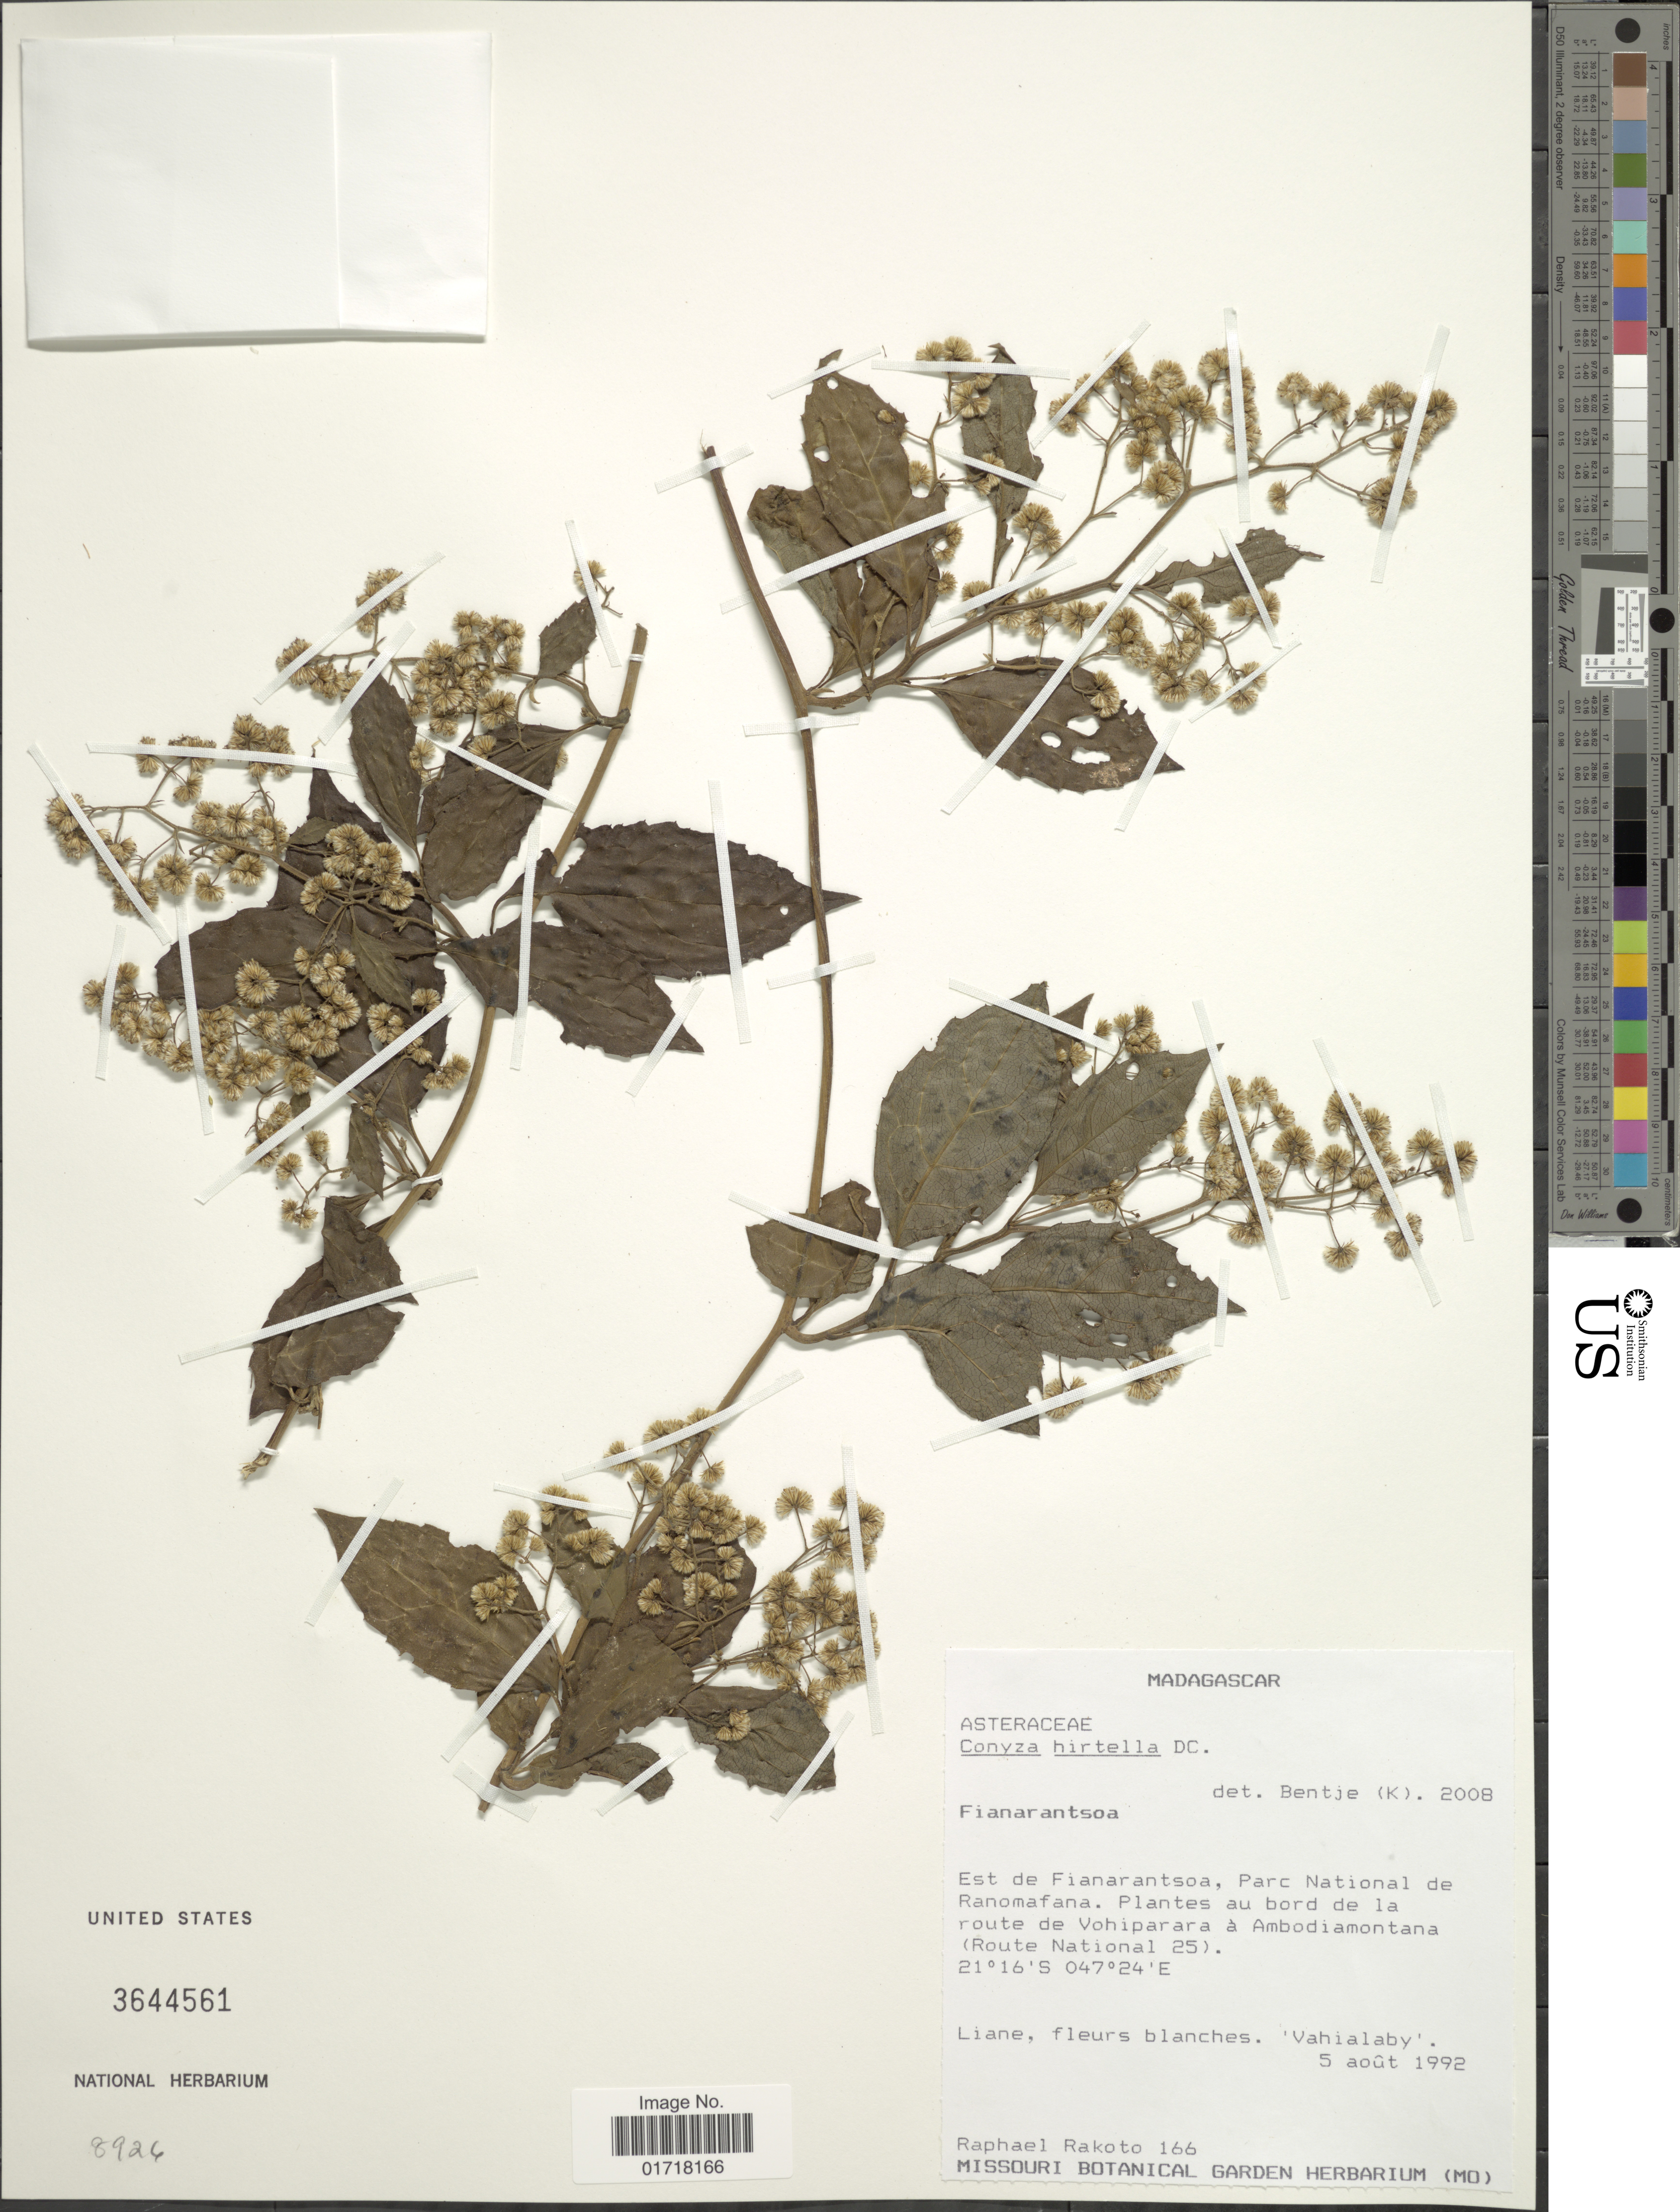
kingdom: Plantae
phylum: Tracheophyta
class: Magnoliopsida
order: Asterales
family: Asteraceae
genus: Conyza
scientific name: Conyza hirtella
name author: DC.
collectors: R. Rakoto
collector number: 166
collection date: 1992-08-05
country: Madagascar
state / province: Haute Matsiatra / Vatovavy Fitovinany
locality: Est de Fianarantsoa, Parc National de Ranomafana, Plantes au bord de la route de Vohiparara a Ambodiamontana (Route National 25)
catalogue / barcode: US 3644561